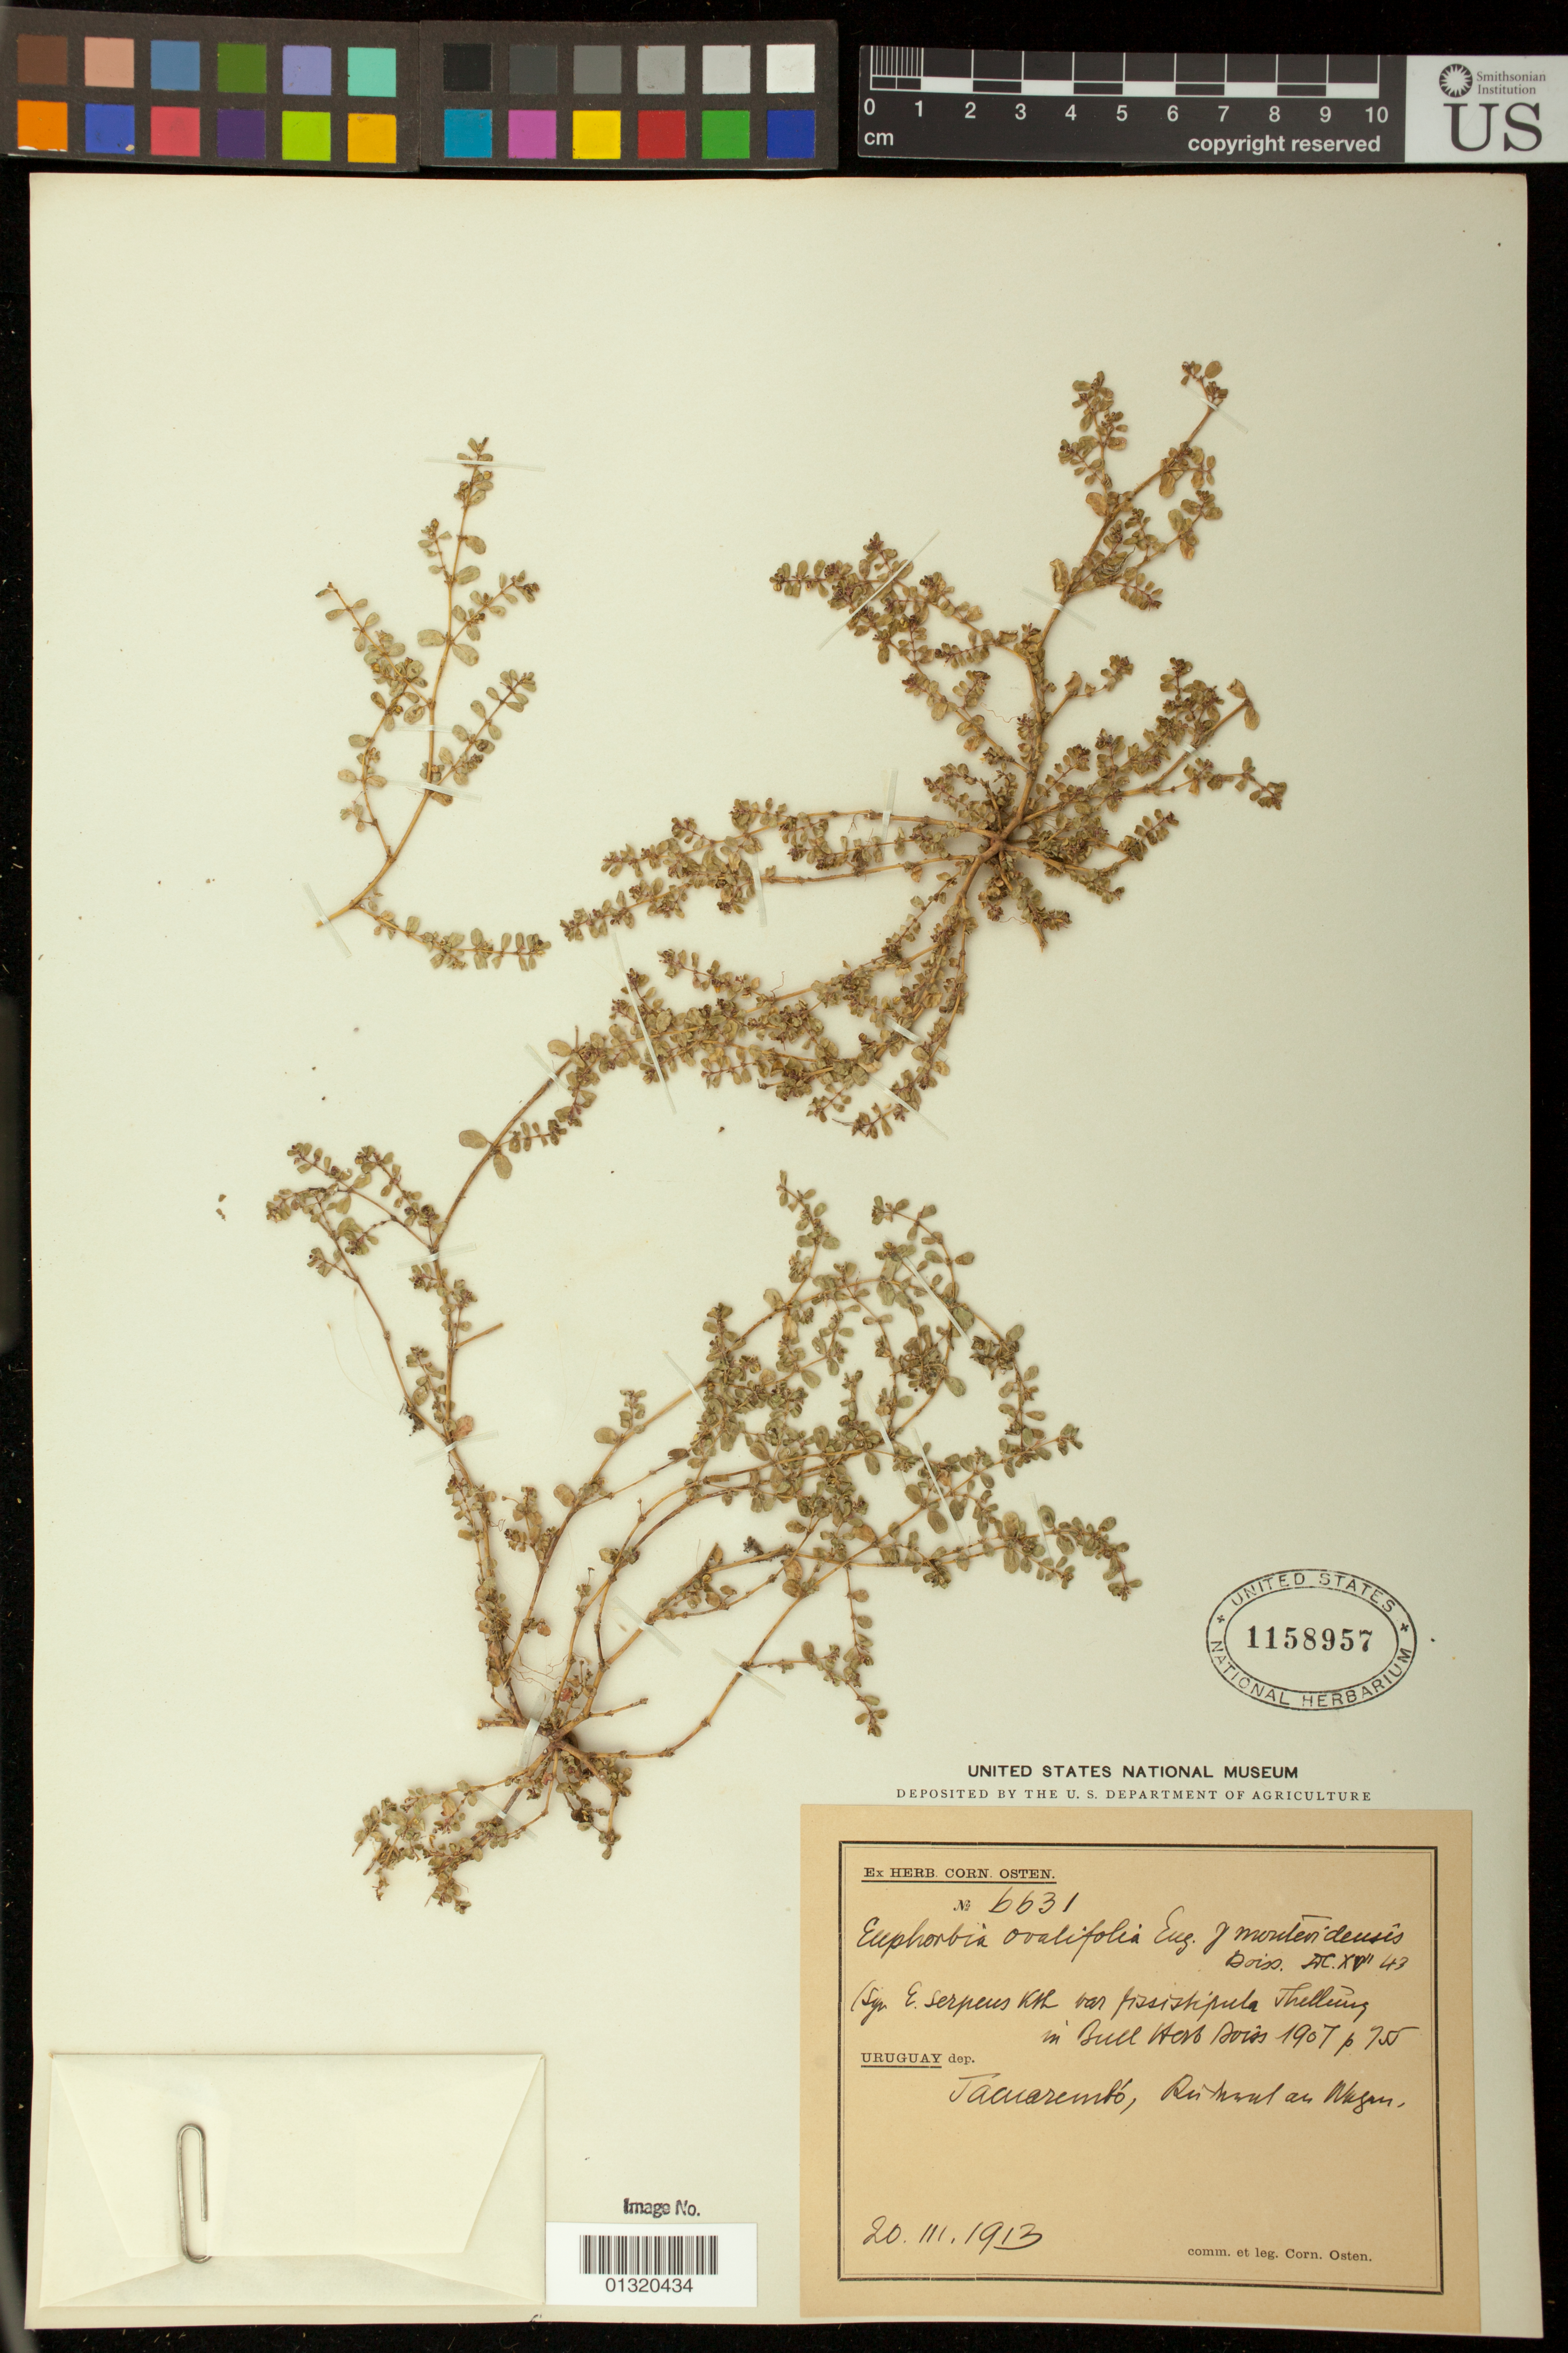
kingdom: Plantae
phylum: Tracheophyta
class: Magnoliopsida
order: Malpighiales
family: Euphorbiaceae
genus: Euphorbia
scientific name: Euphorbia klotzschii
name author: Oudejans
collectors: C. Osten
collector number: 6631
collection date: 1913-03-20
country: Uruguay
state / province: Tacuarembó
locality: Tacuarembo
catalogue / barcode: US 1158957